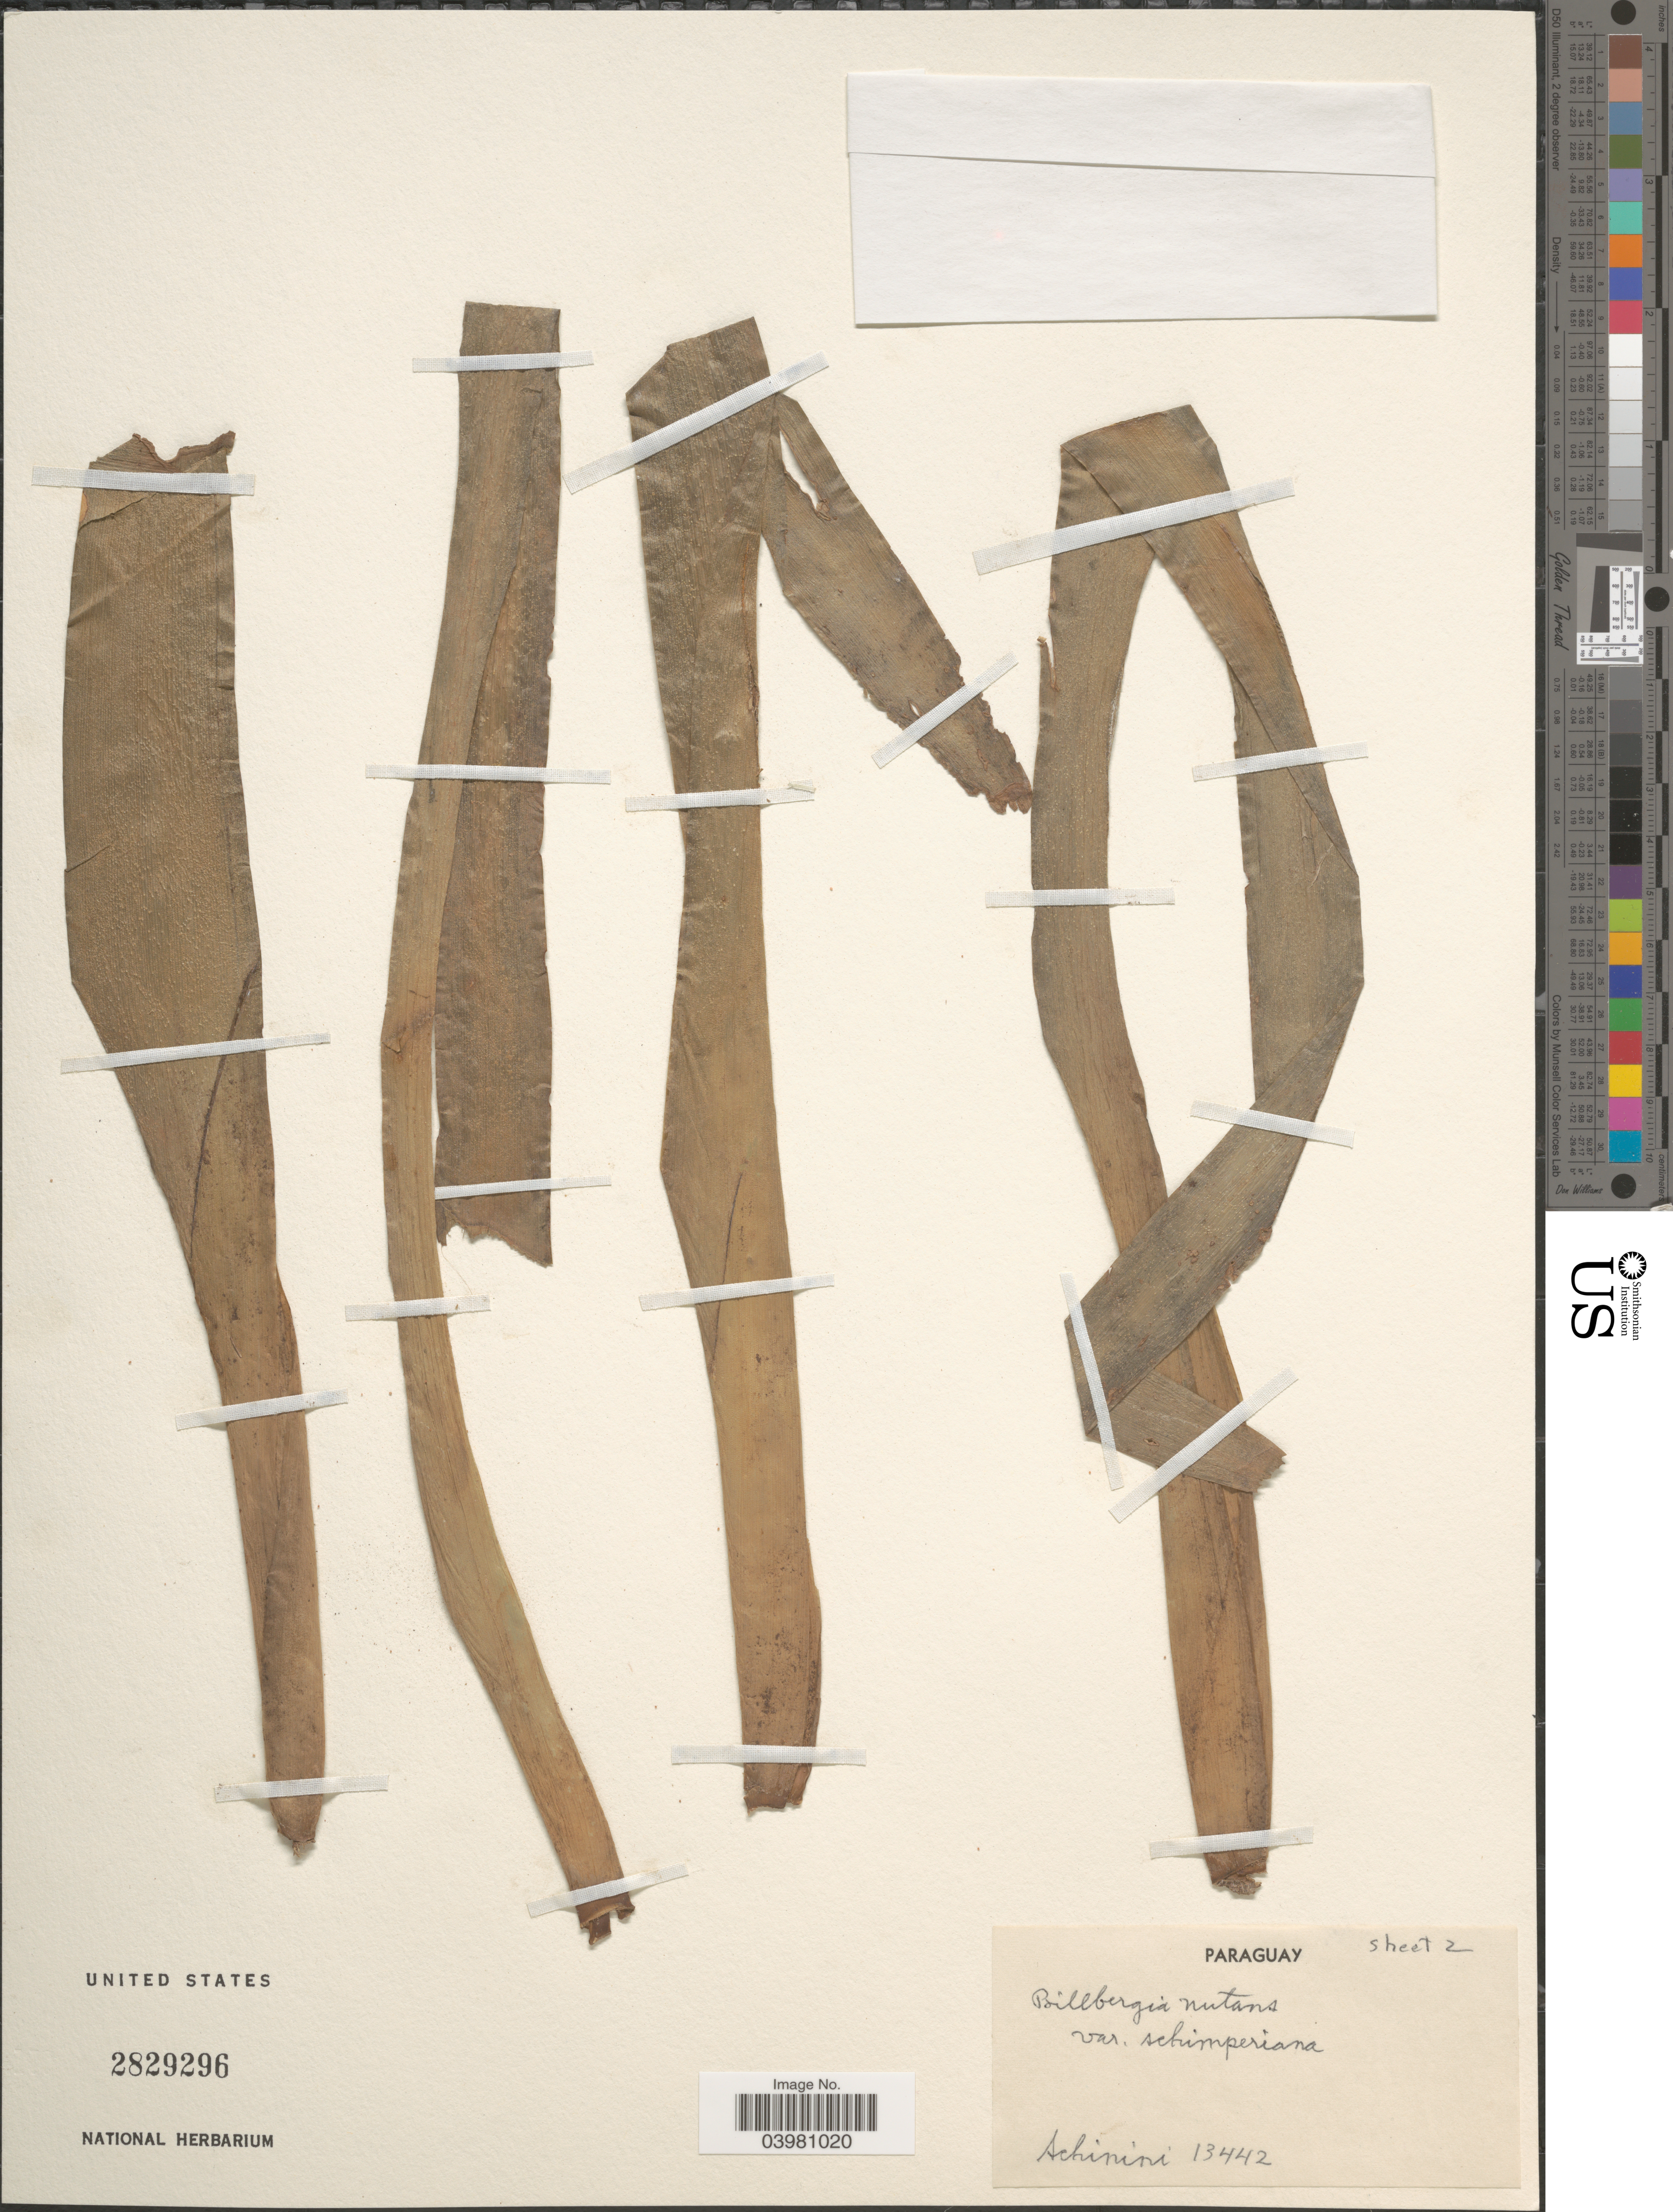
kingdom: Plantae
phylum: Tracheophyta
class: Liliopsida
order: Poales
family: Bromeliaceae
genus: Billbergia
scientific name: Billbergia nutans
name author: H. Wendl. ex Regel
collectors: -. Schinini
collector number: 13442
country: Paraguay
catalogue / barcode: US 2829296